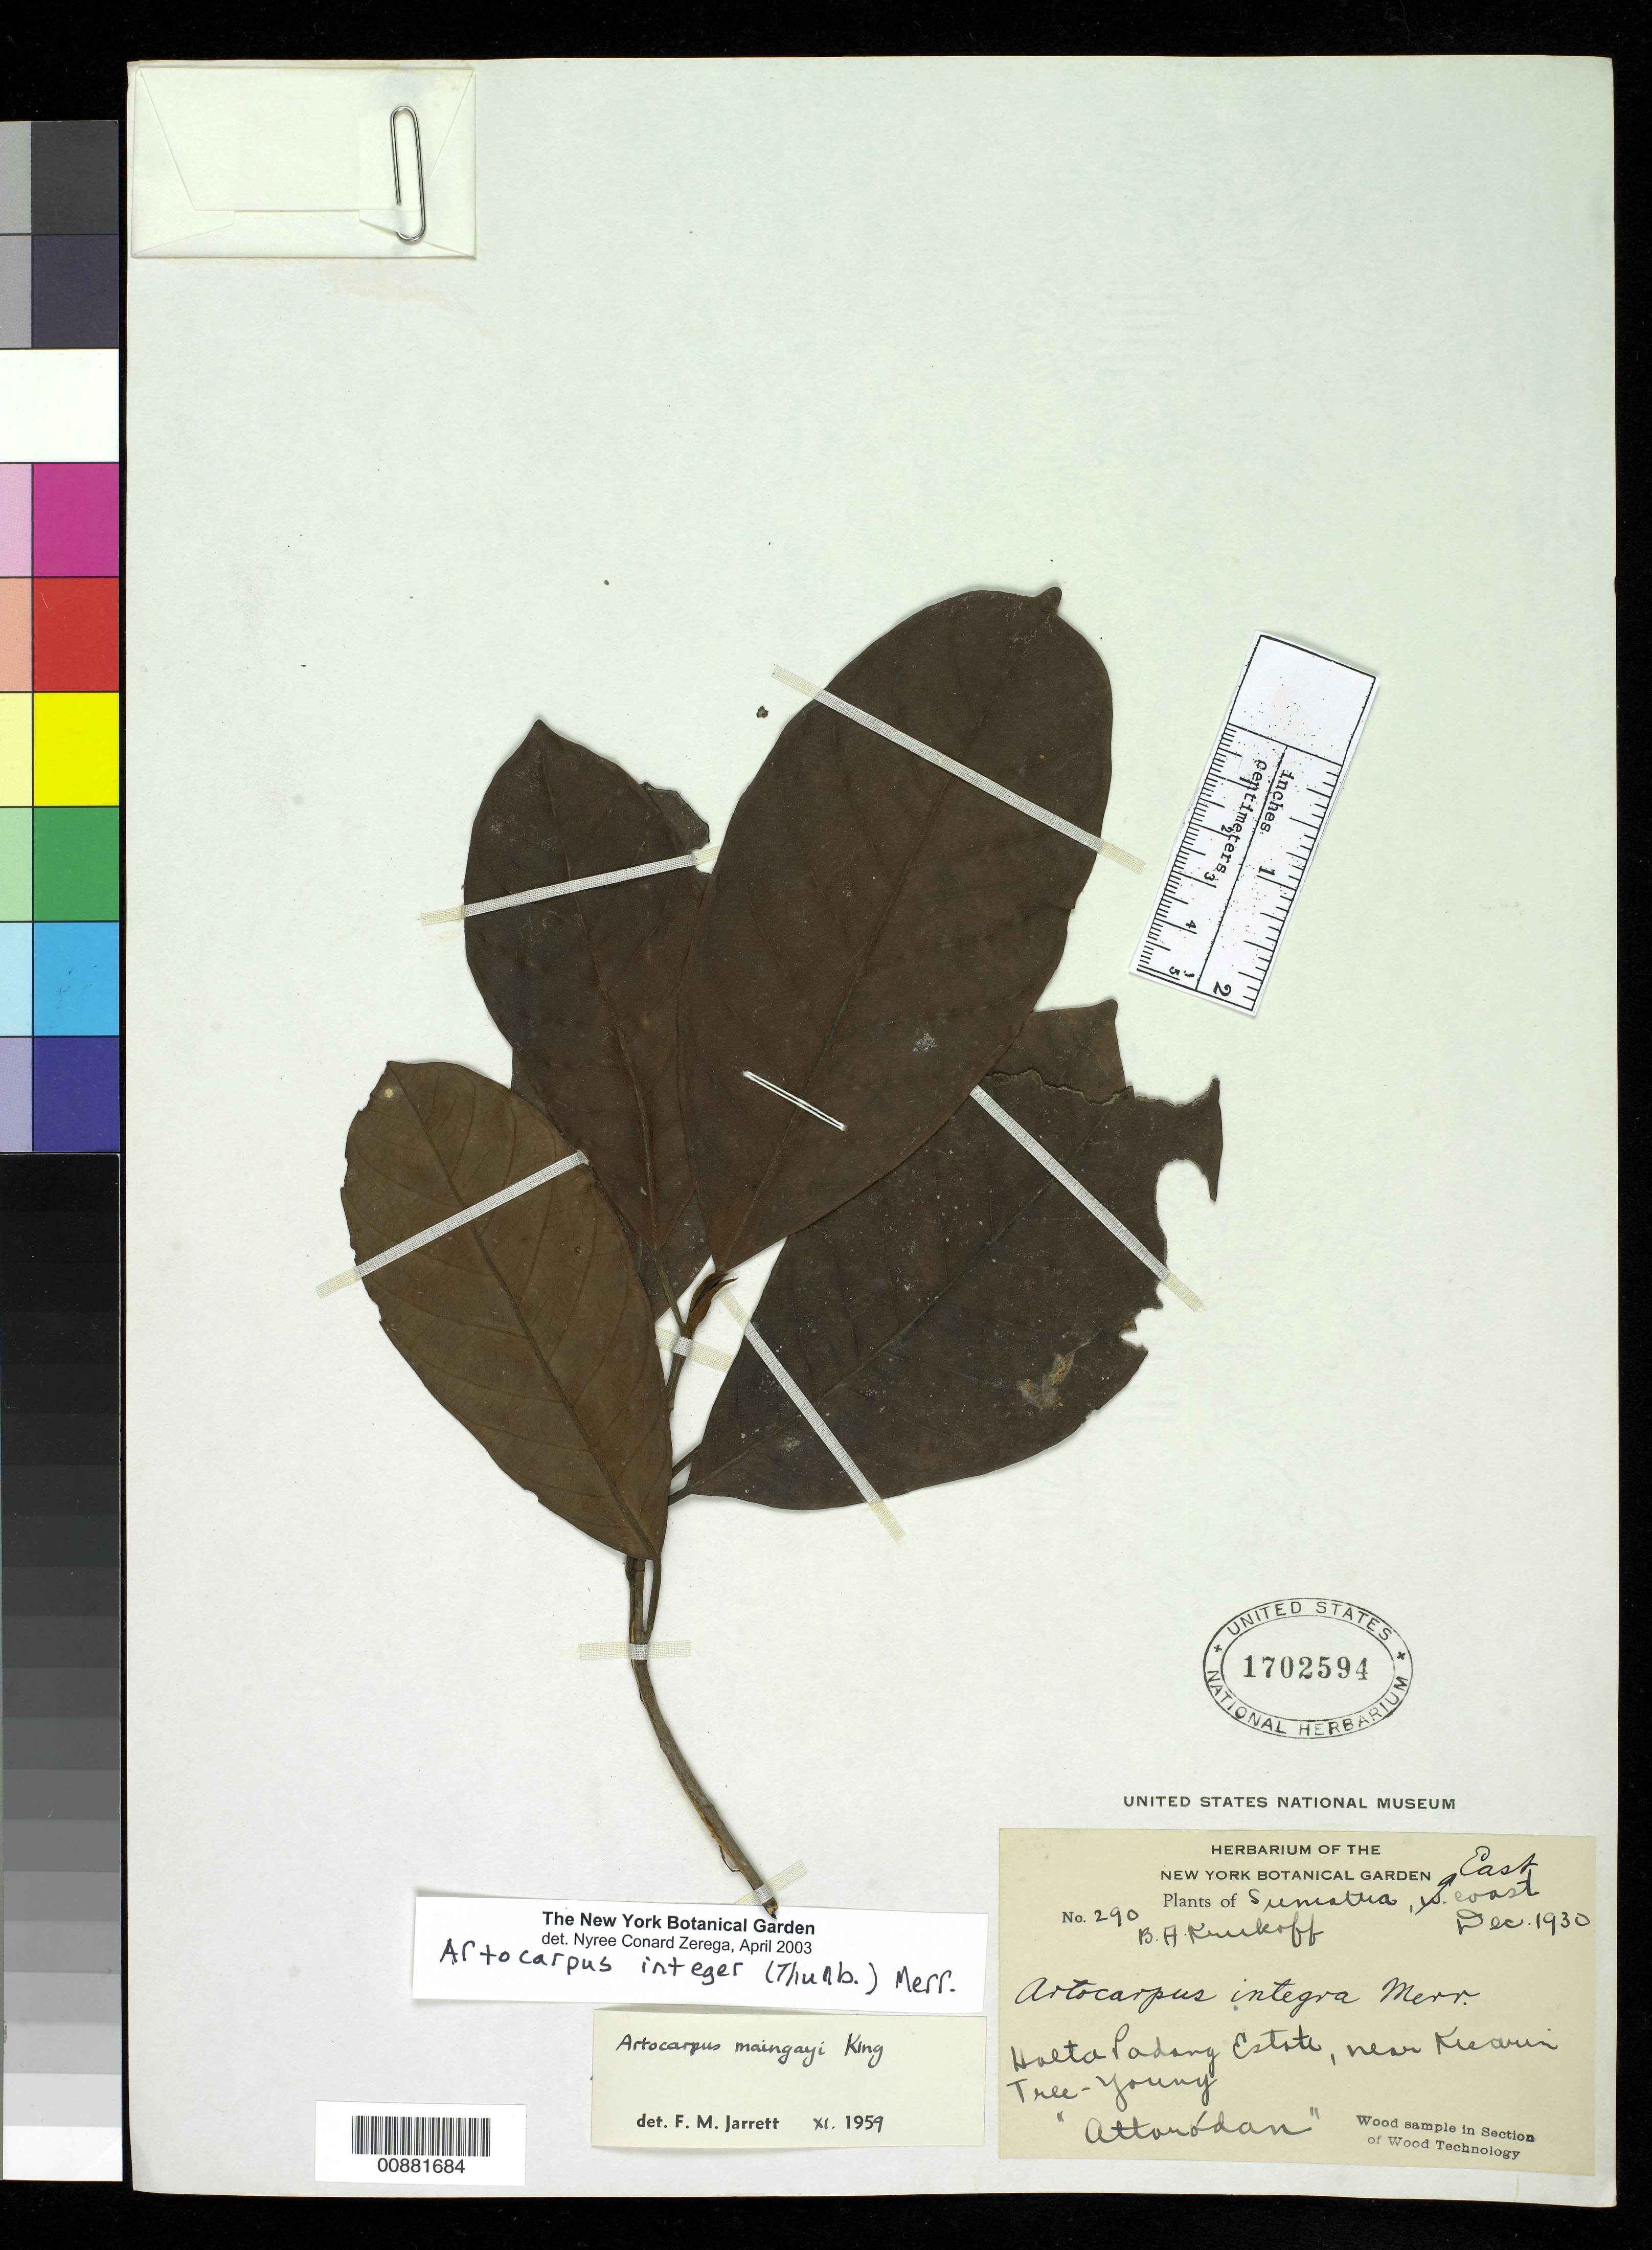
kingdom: Plantae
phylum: Tracheophyta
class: Magnoliopsida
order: Rosales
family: Moraceae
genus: Artocarpus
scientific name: Artocarpus integer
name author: (Thunb.) Merr.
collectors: B. A. Krukoff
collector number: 290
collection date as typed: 01 Dec 1930 to 31 Dec 1930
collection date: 1930-12-01/1930-12-31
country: Indonesia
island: Sumatra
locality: E Coast, Hoeta padang Estate, near Kisarin.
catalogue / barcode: US 1702594